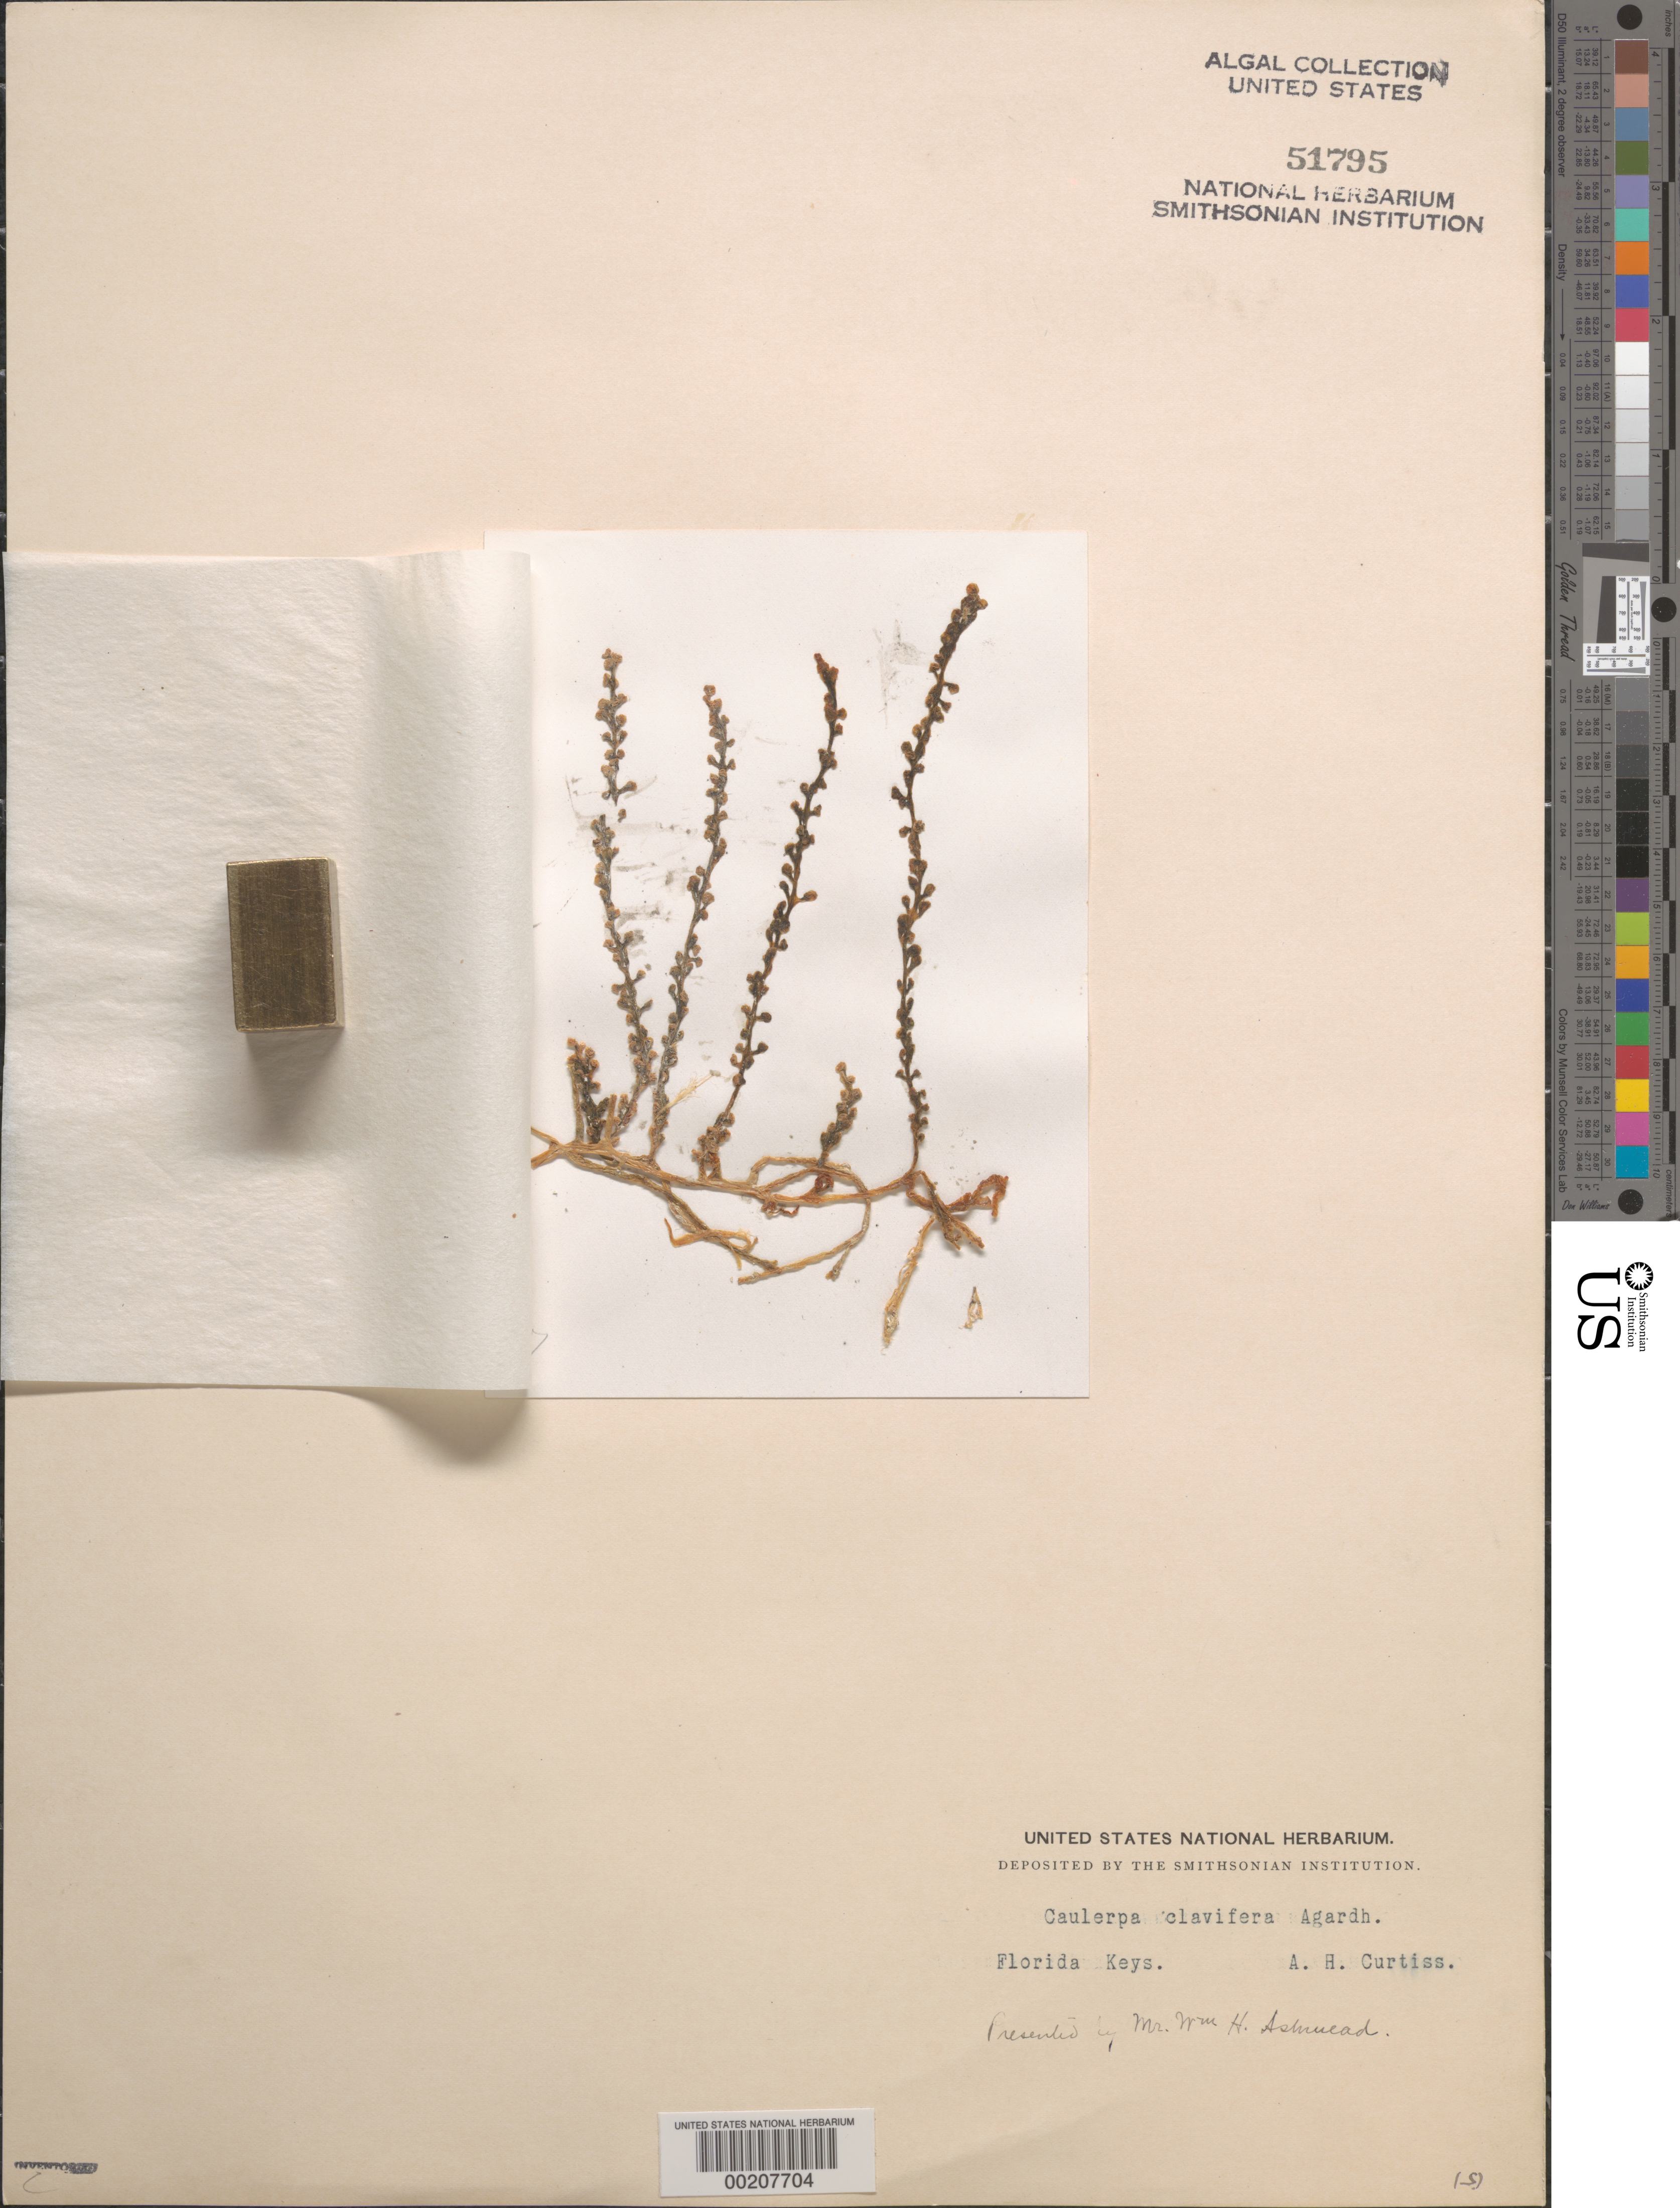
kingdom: Plantae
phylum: Chlorophyta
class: Ulvophyceae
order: Bryopsidales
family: Caulerpaceae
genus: Caulerpa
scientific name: Caulerpa racemosa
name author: (Forssk.) J. Agardh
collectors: A. H. Curtiss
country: United States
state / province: Florida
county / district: Monroe County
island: Florida Keys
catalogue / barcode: US 51795